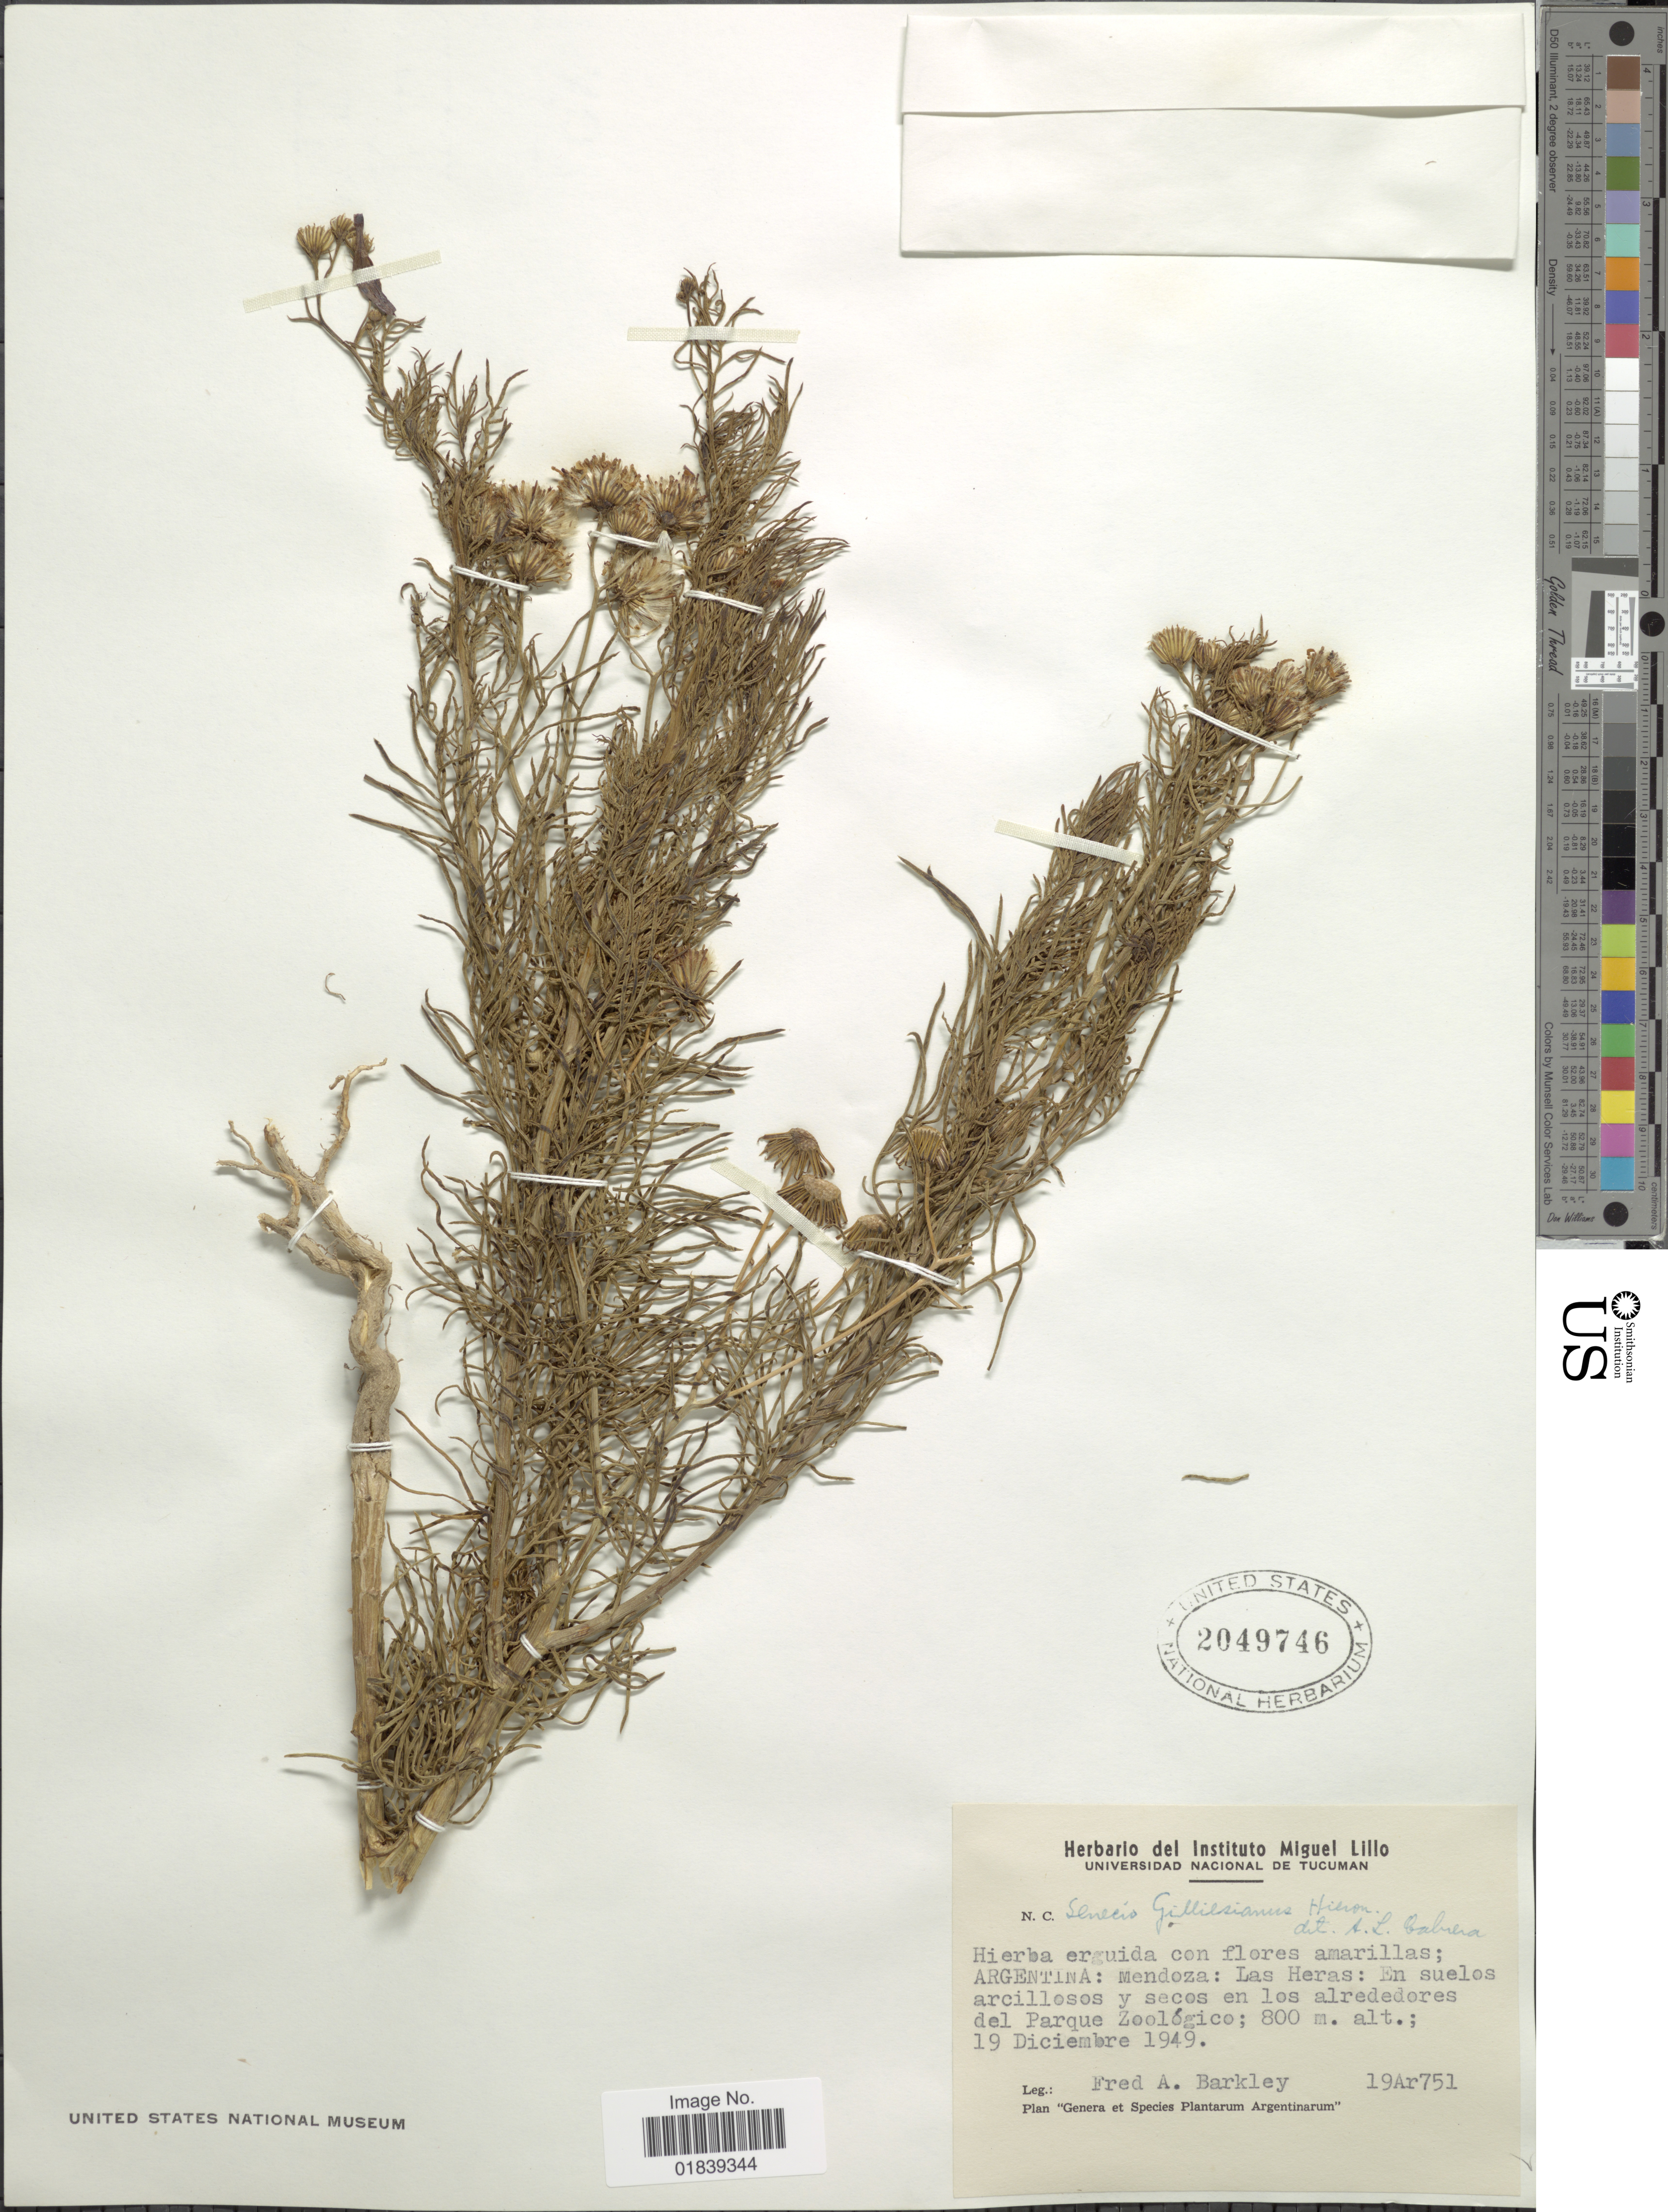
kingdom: Plantae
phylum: Tracheophyta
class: Magnoliopsida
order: Asterales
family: Asteraceae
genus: Senecio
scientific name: Senecio gilliesianus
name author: Hieron.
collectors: F. A. Barkley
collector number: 19Ar751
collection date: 1949-12-19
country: Argentina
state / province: Mendoza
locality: Las Heras, en los alrededores del Parque Zoologico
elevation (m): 800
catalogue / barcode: US 2049746